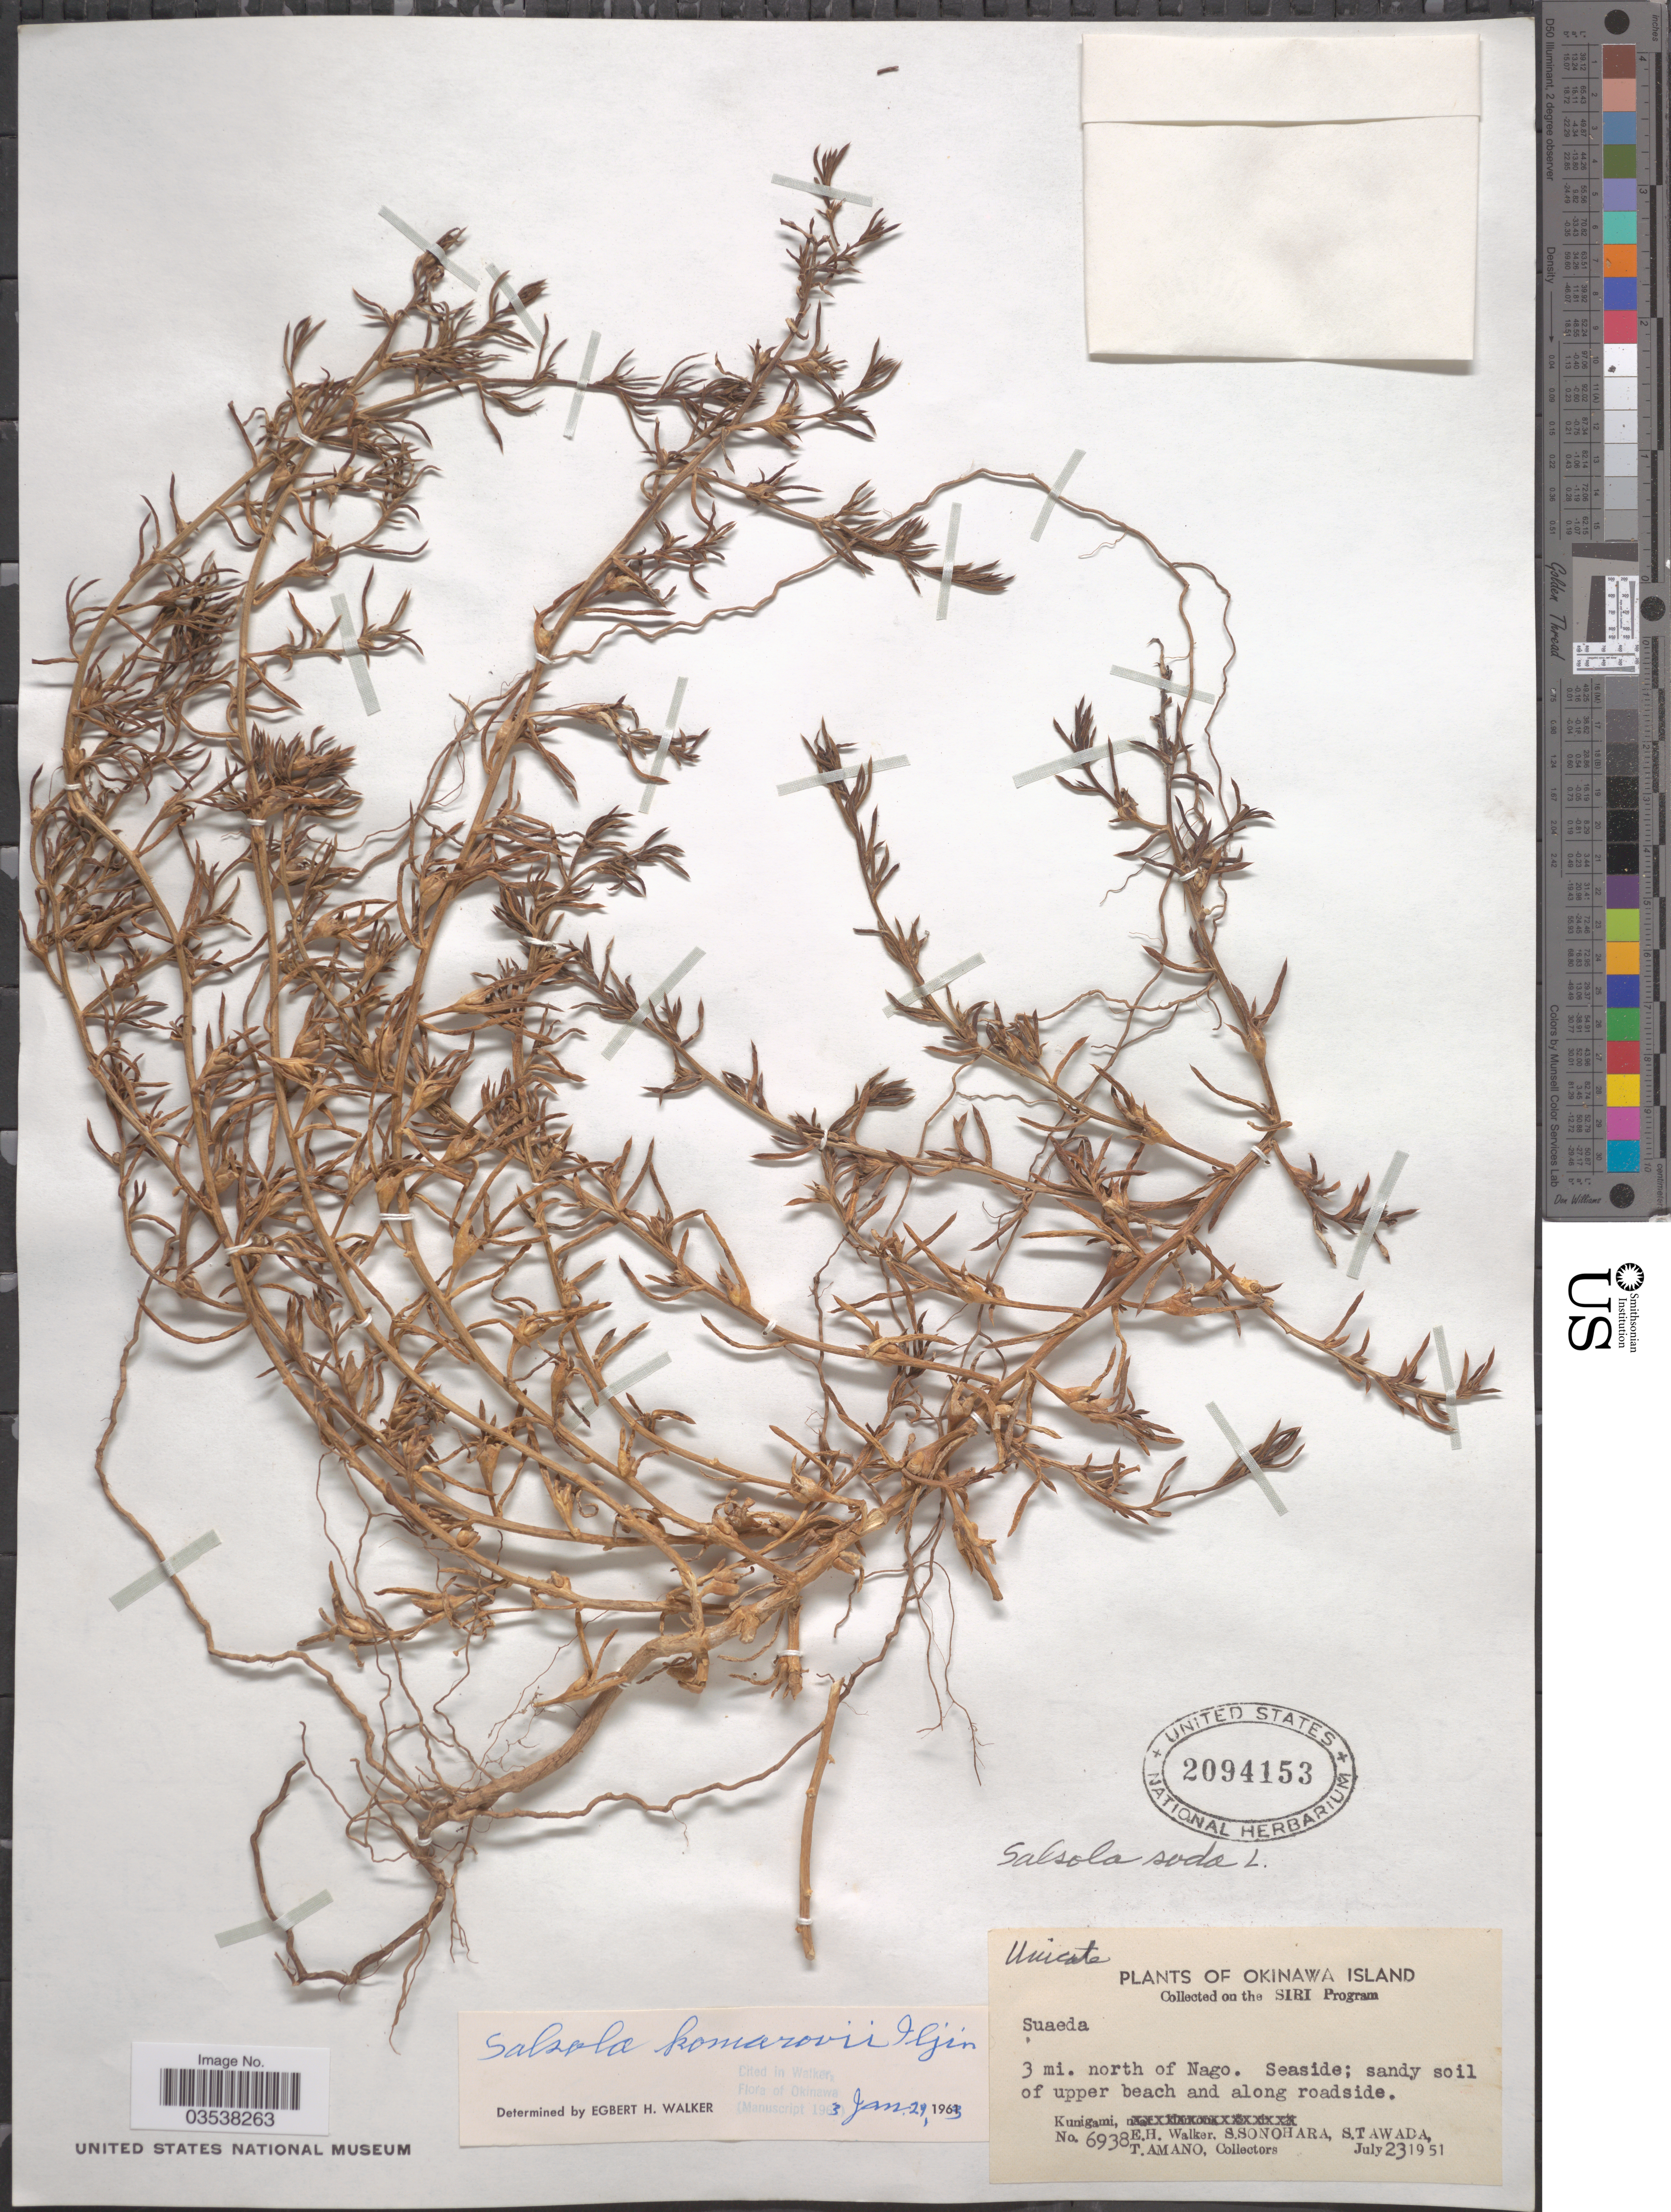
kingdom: Plantae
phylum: Tracheophyta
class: Magnoliopsida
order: Caryophyllales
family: Amaranthaceae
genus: Salsola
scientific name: Salsola komarovii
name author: Iljin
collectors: E. H. Walker, S. Sonohara, S. Tawada & T. Amano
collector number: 6938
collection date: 1951-07-23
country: Japan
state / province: Okinawa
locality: Okinawa Island. 3 mi. north of Nago. Kunigami.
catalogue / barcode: US 2094153